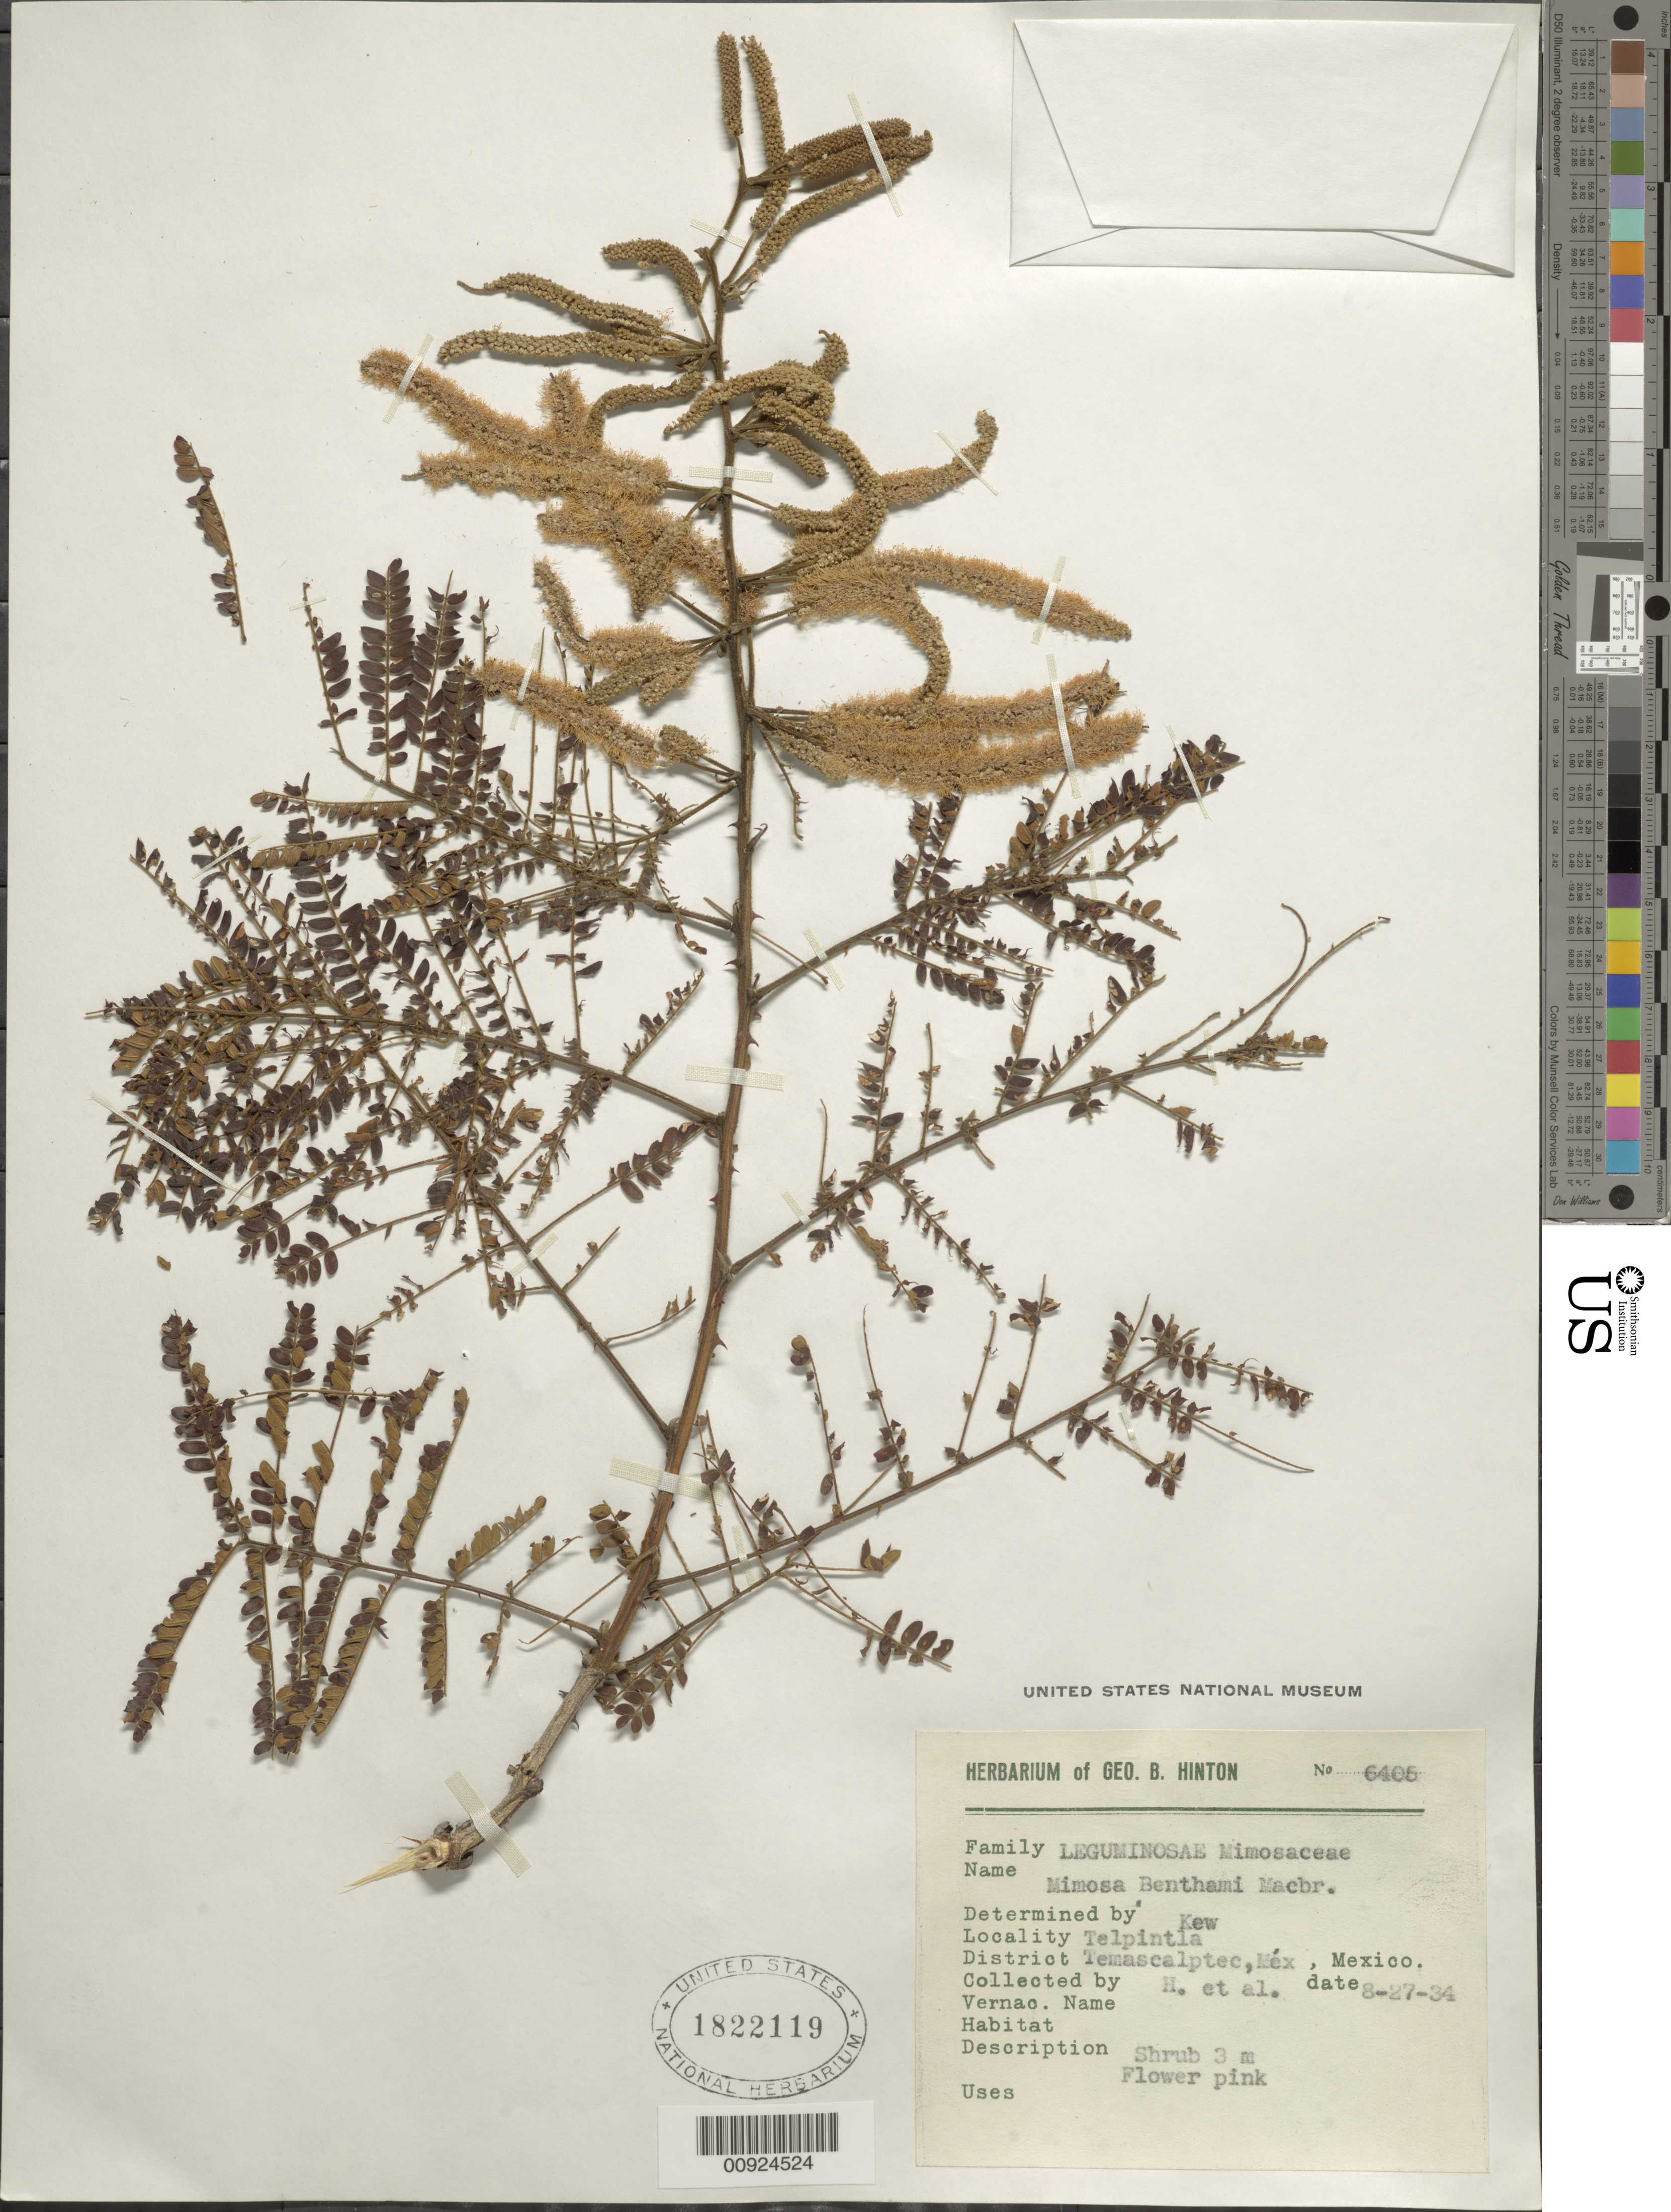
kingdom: Plantae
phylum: Tracheophyta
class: Magnoliopsida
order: Fabales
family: Fabaceae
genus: Mimosa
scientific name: Mimosa benthamii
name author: J.F. Macbr.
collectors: G. B. Hinton & et al.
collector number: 6405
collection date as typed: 27 Aug 1934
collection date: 1934-08-27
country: Mexico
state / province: México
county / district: Temascaltepec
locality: Telpintla, District of Temascaltepec, State of Mexico.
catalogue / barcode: US 1822119